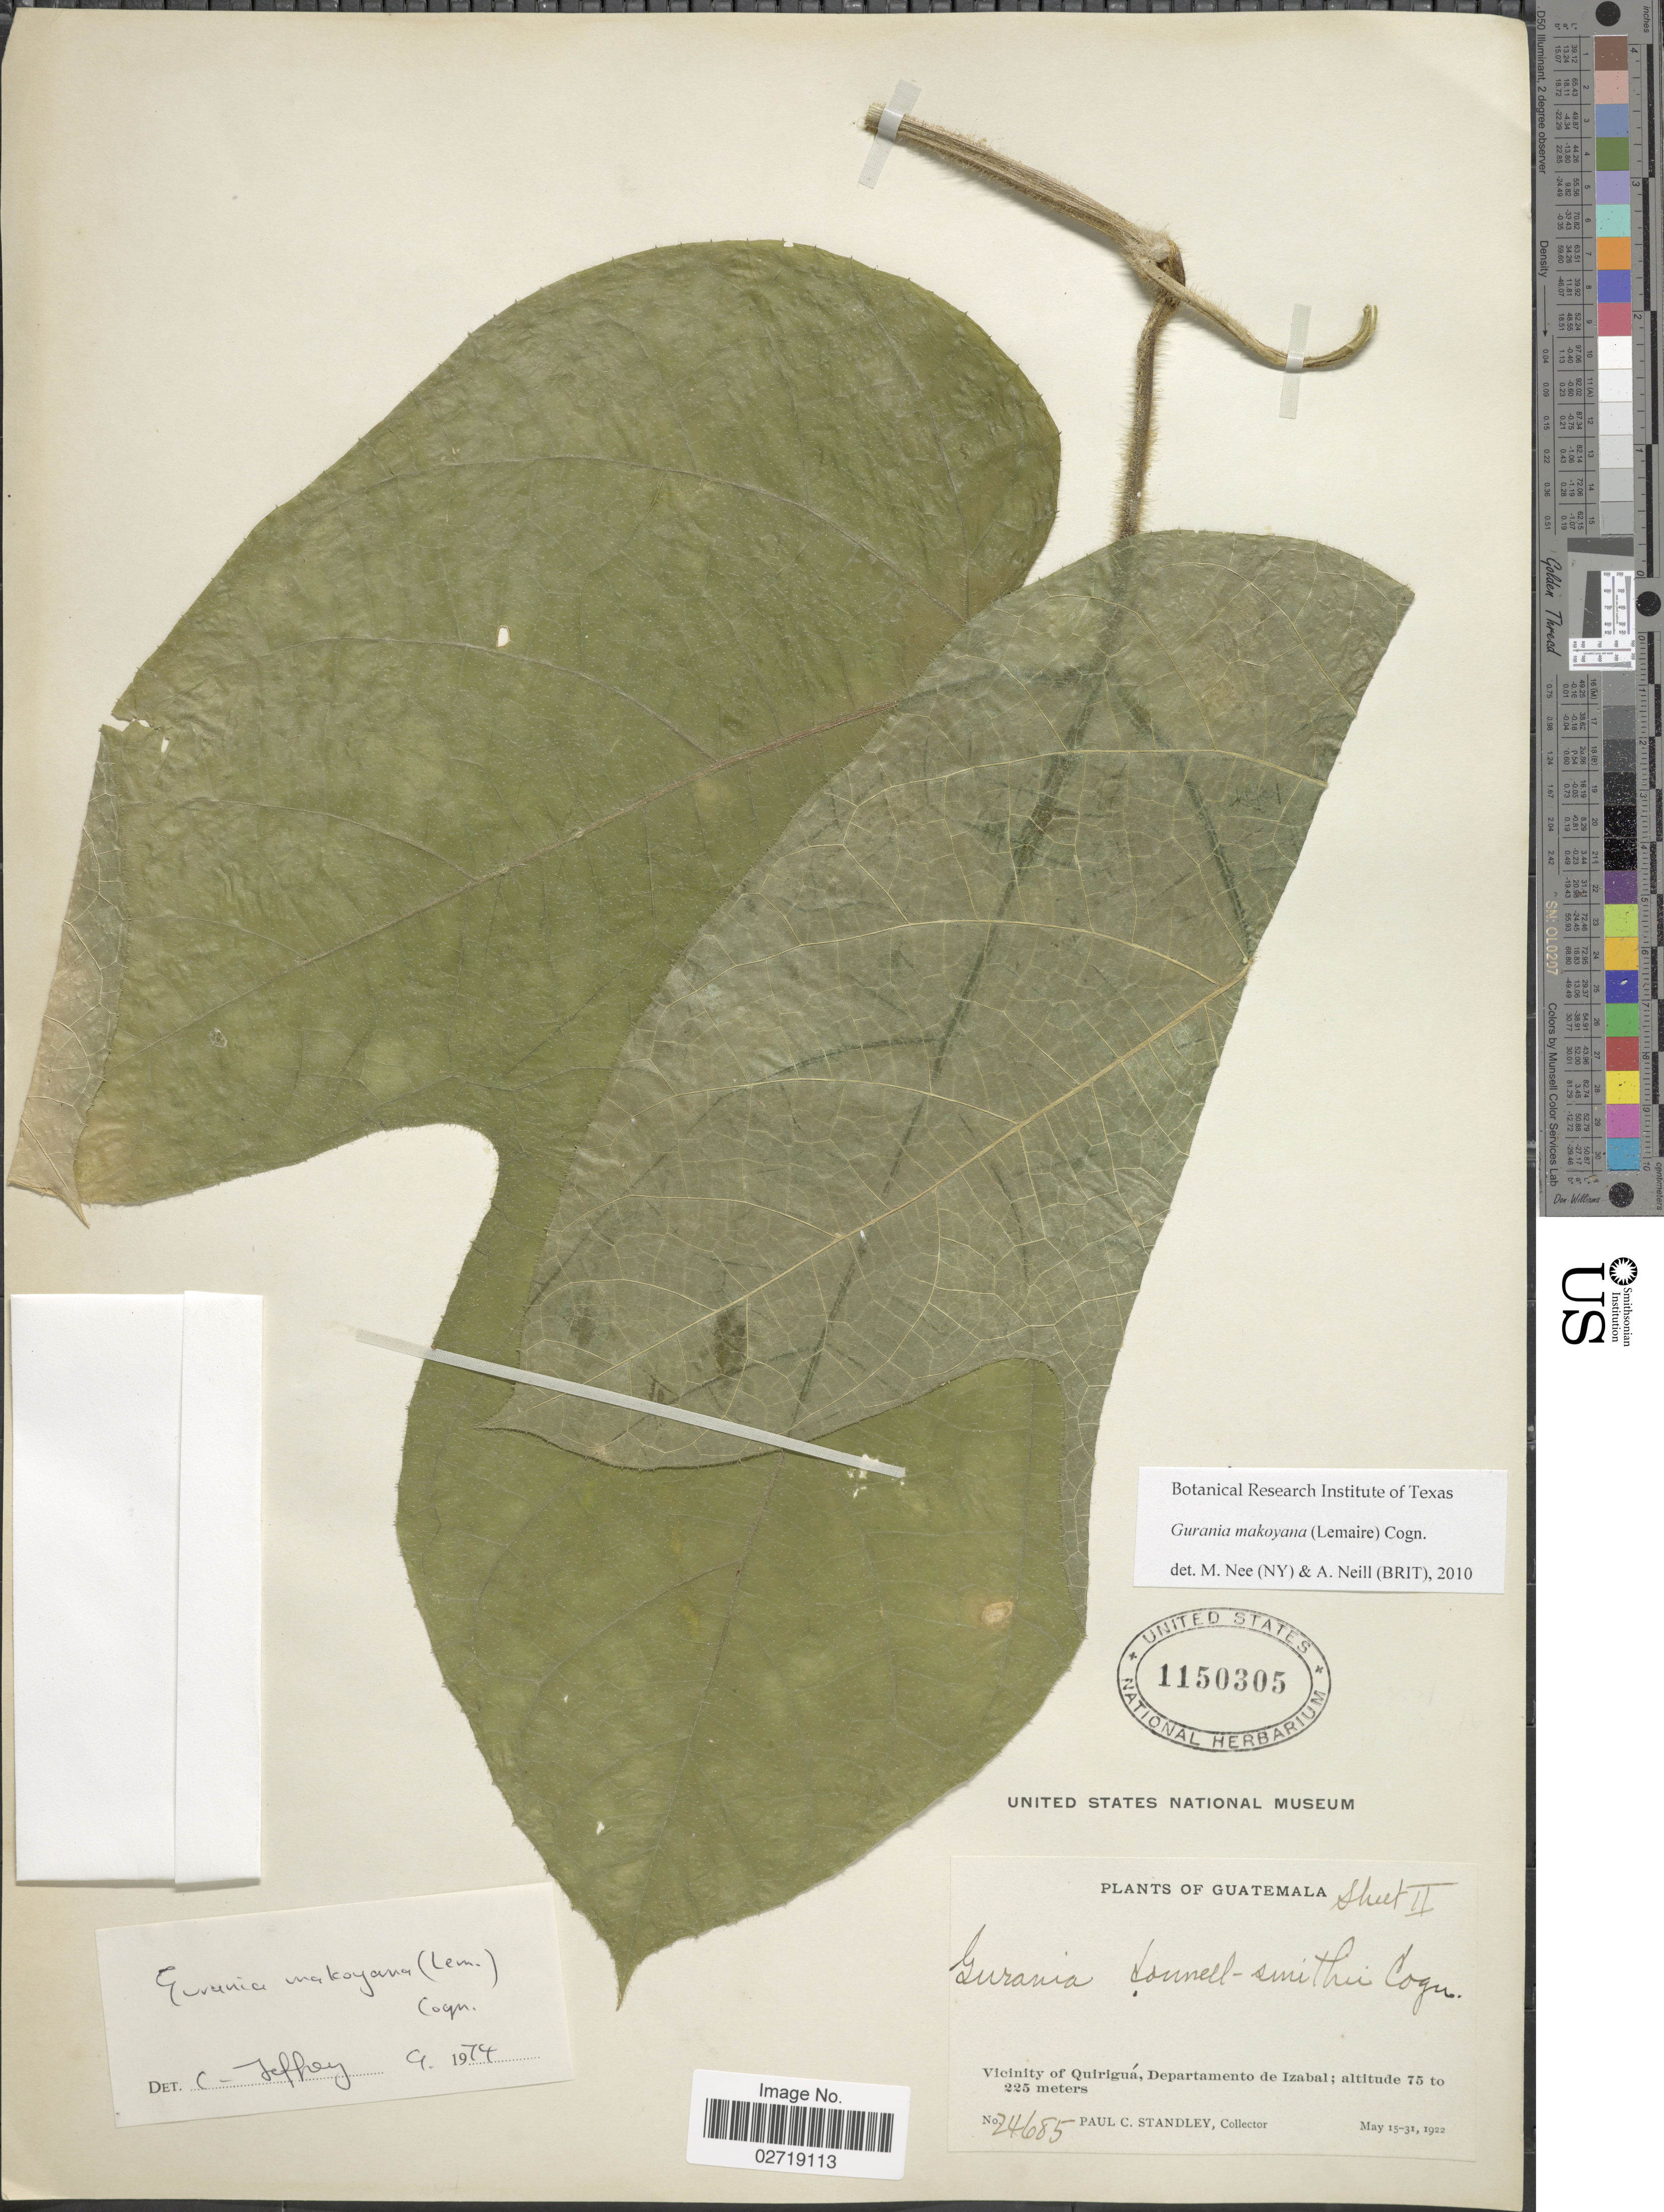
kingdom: Plantae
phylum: Tracheophyta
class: Magnoliopsida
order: Cucurbitales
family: Cucurbitaceae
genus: Gurania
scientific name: Gurania makoyana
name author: (Lem.) Cogn.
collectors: P. C. Standley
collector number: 24685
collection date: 1922-05-15/1922-05-31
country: Guatemala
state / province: Izabal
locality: Vicinity of Quiriguá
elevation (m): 75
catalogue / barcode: US 1150305